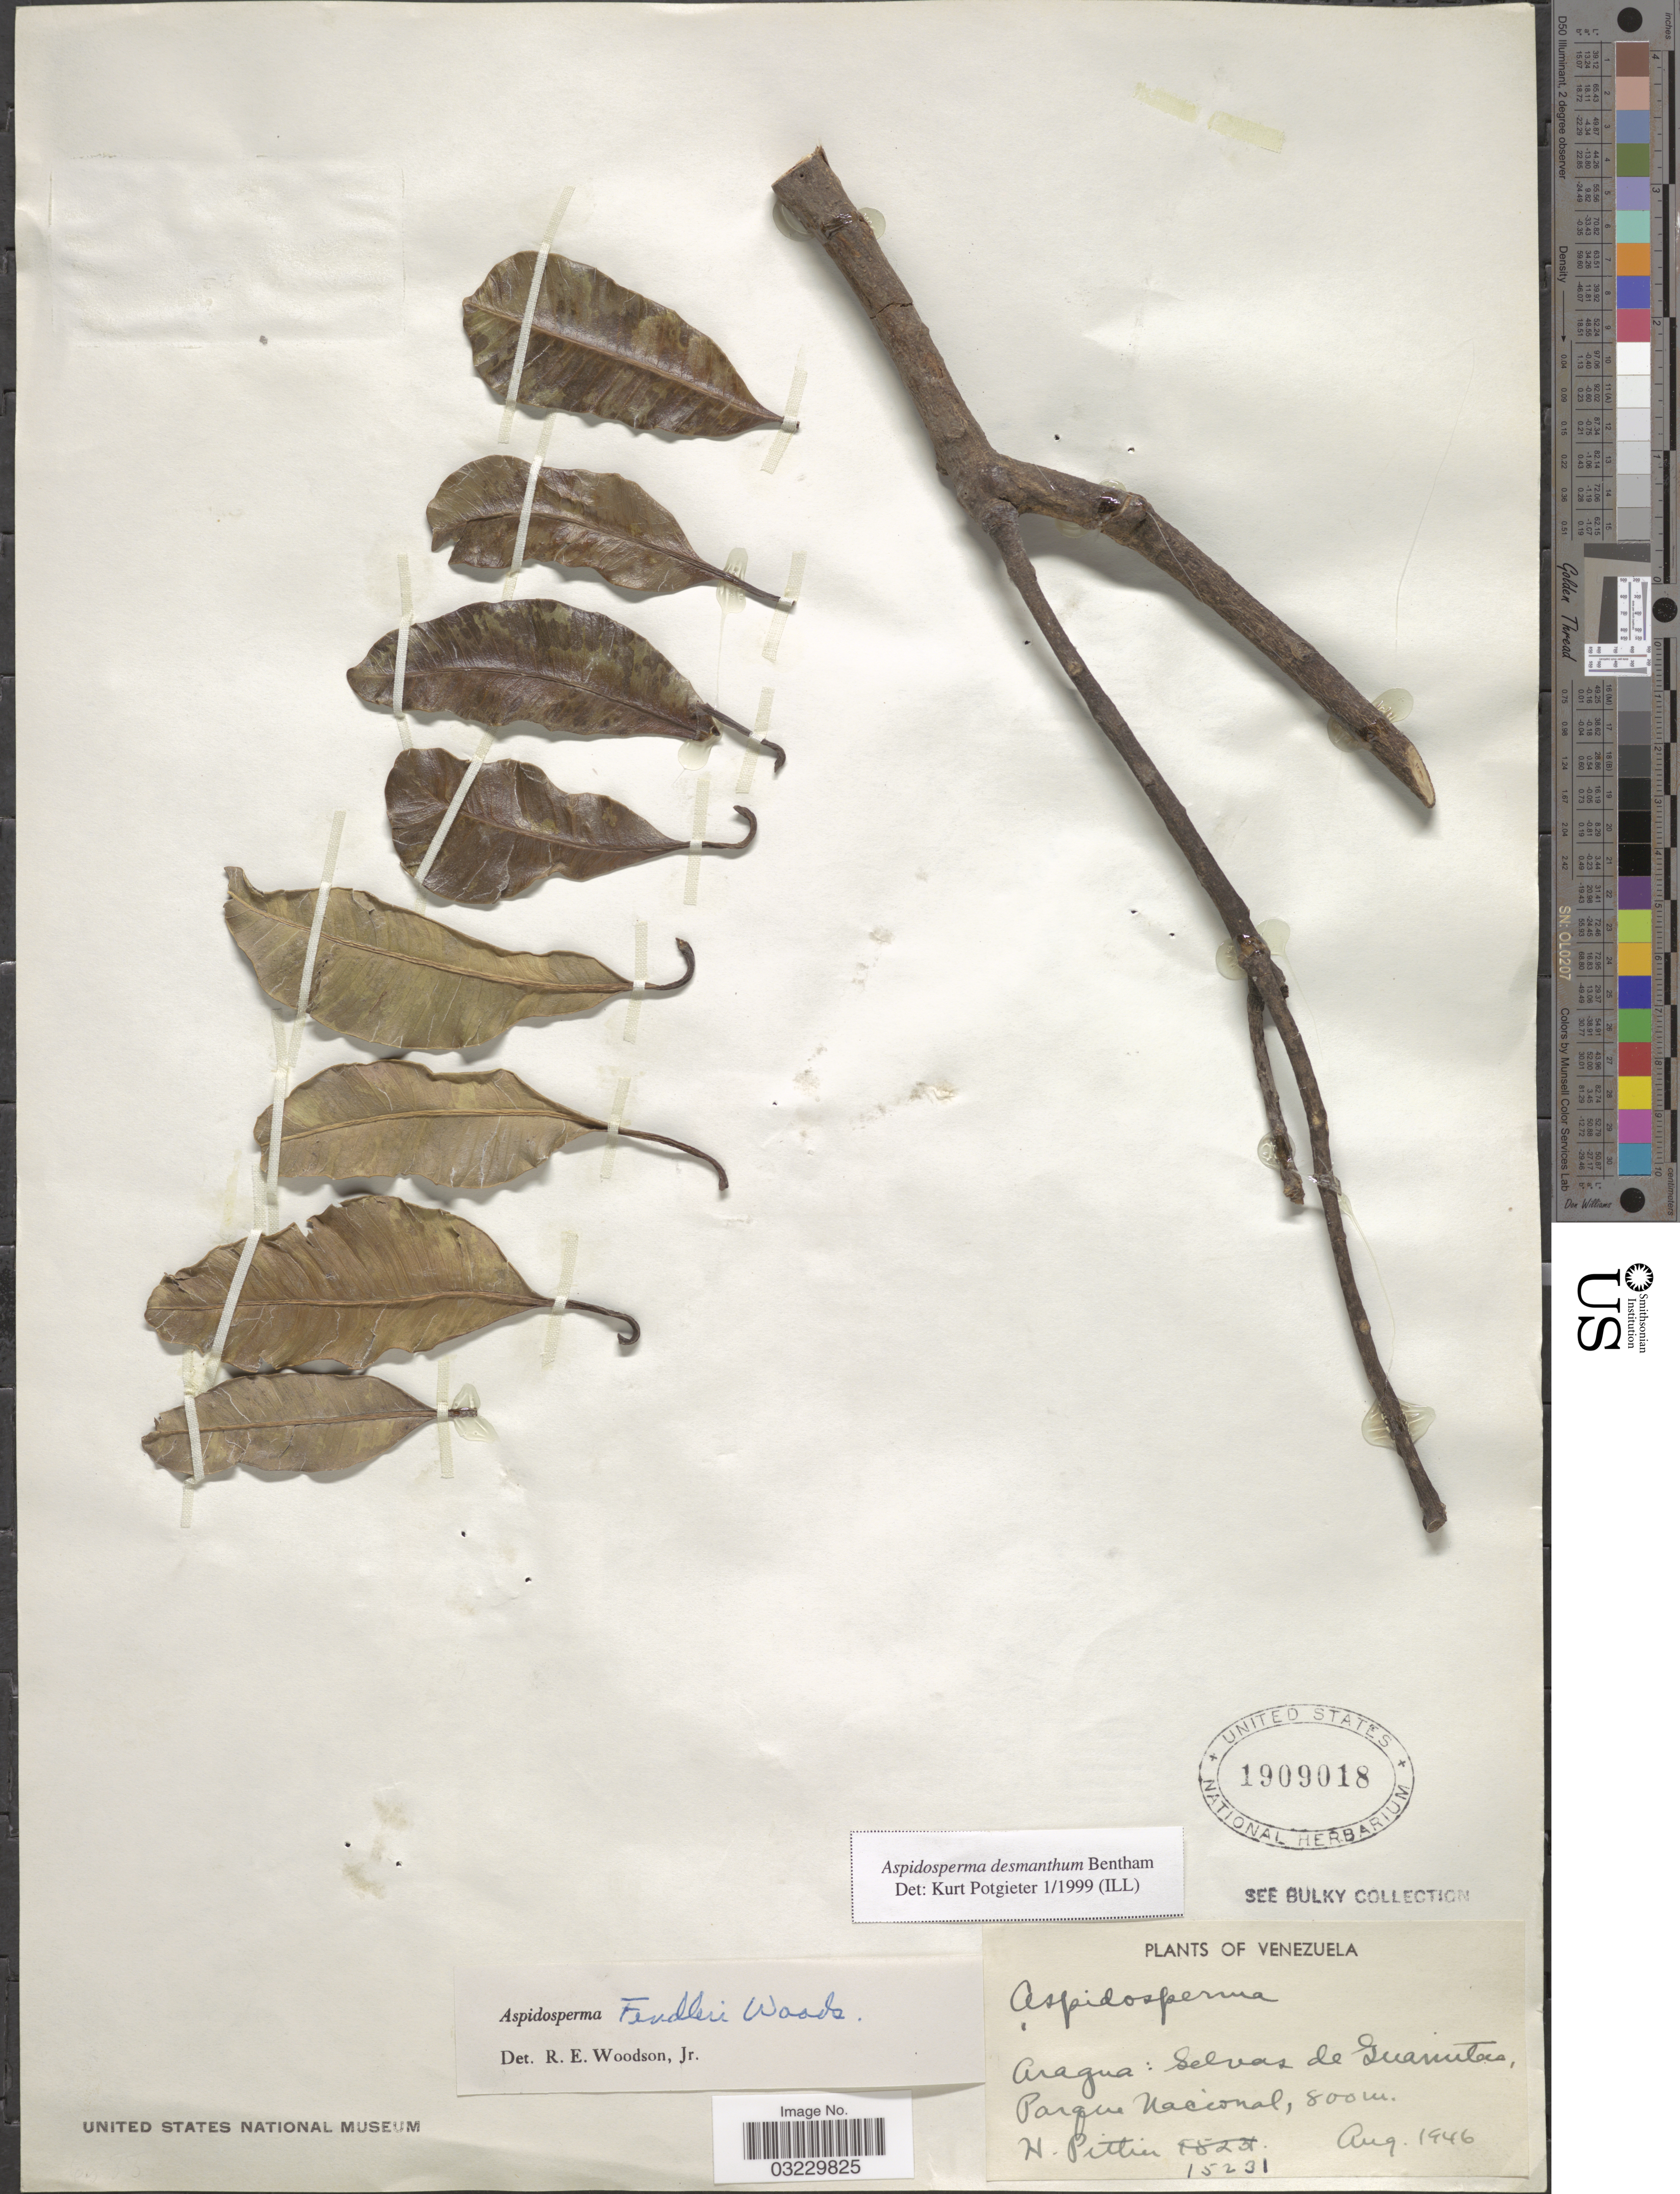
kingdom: Plantae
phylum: Tracheophyta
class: Magnoliopsida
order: Gentianales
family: Apocynaceae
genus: Aspidosperma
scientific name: Aspidosperma desmanthum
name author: Benth. ex Müll. Arg.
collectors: H. F. Pittier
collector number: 15231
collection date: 1946-08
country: Venezuela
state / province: Aragua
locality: Selvas de Guamitas, Parque Nacional. [jungles of Guamitas, National Park]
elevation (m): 800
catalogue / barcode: US 1909018